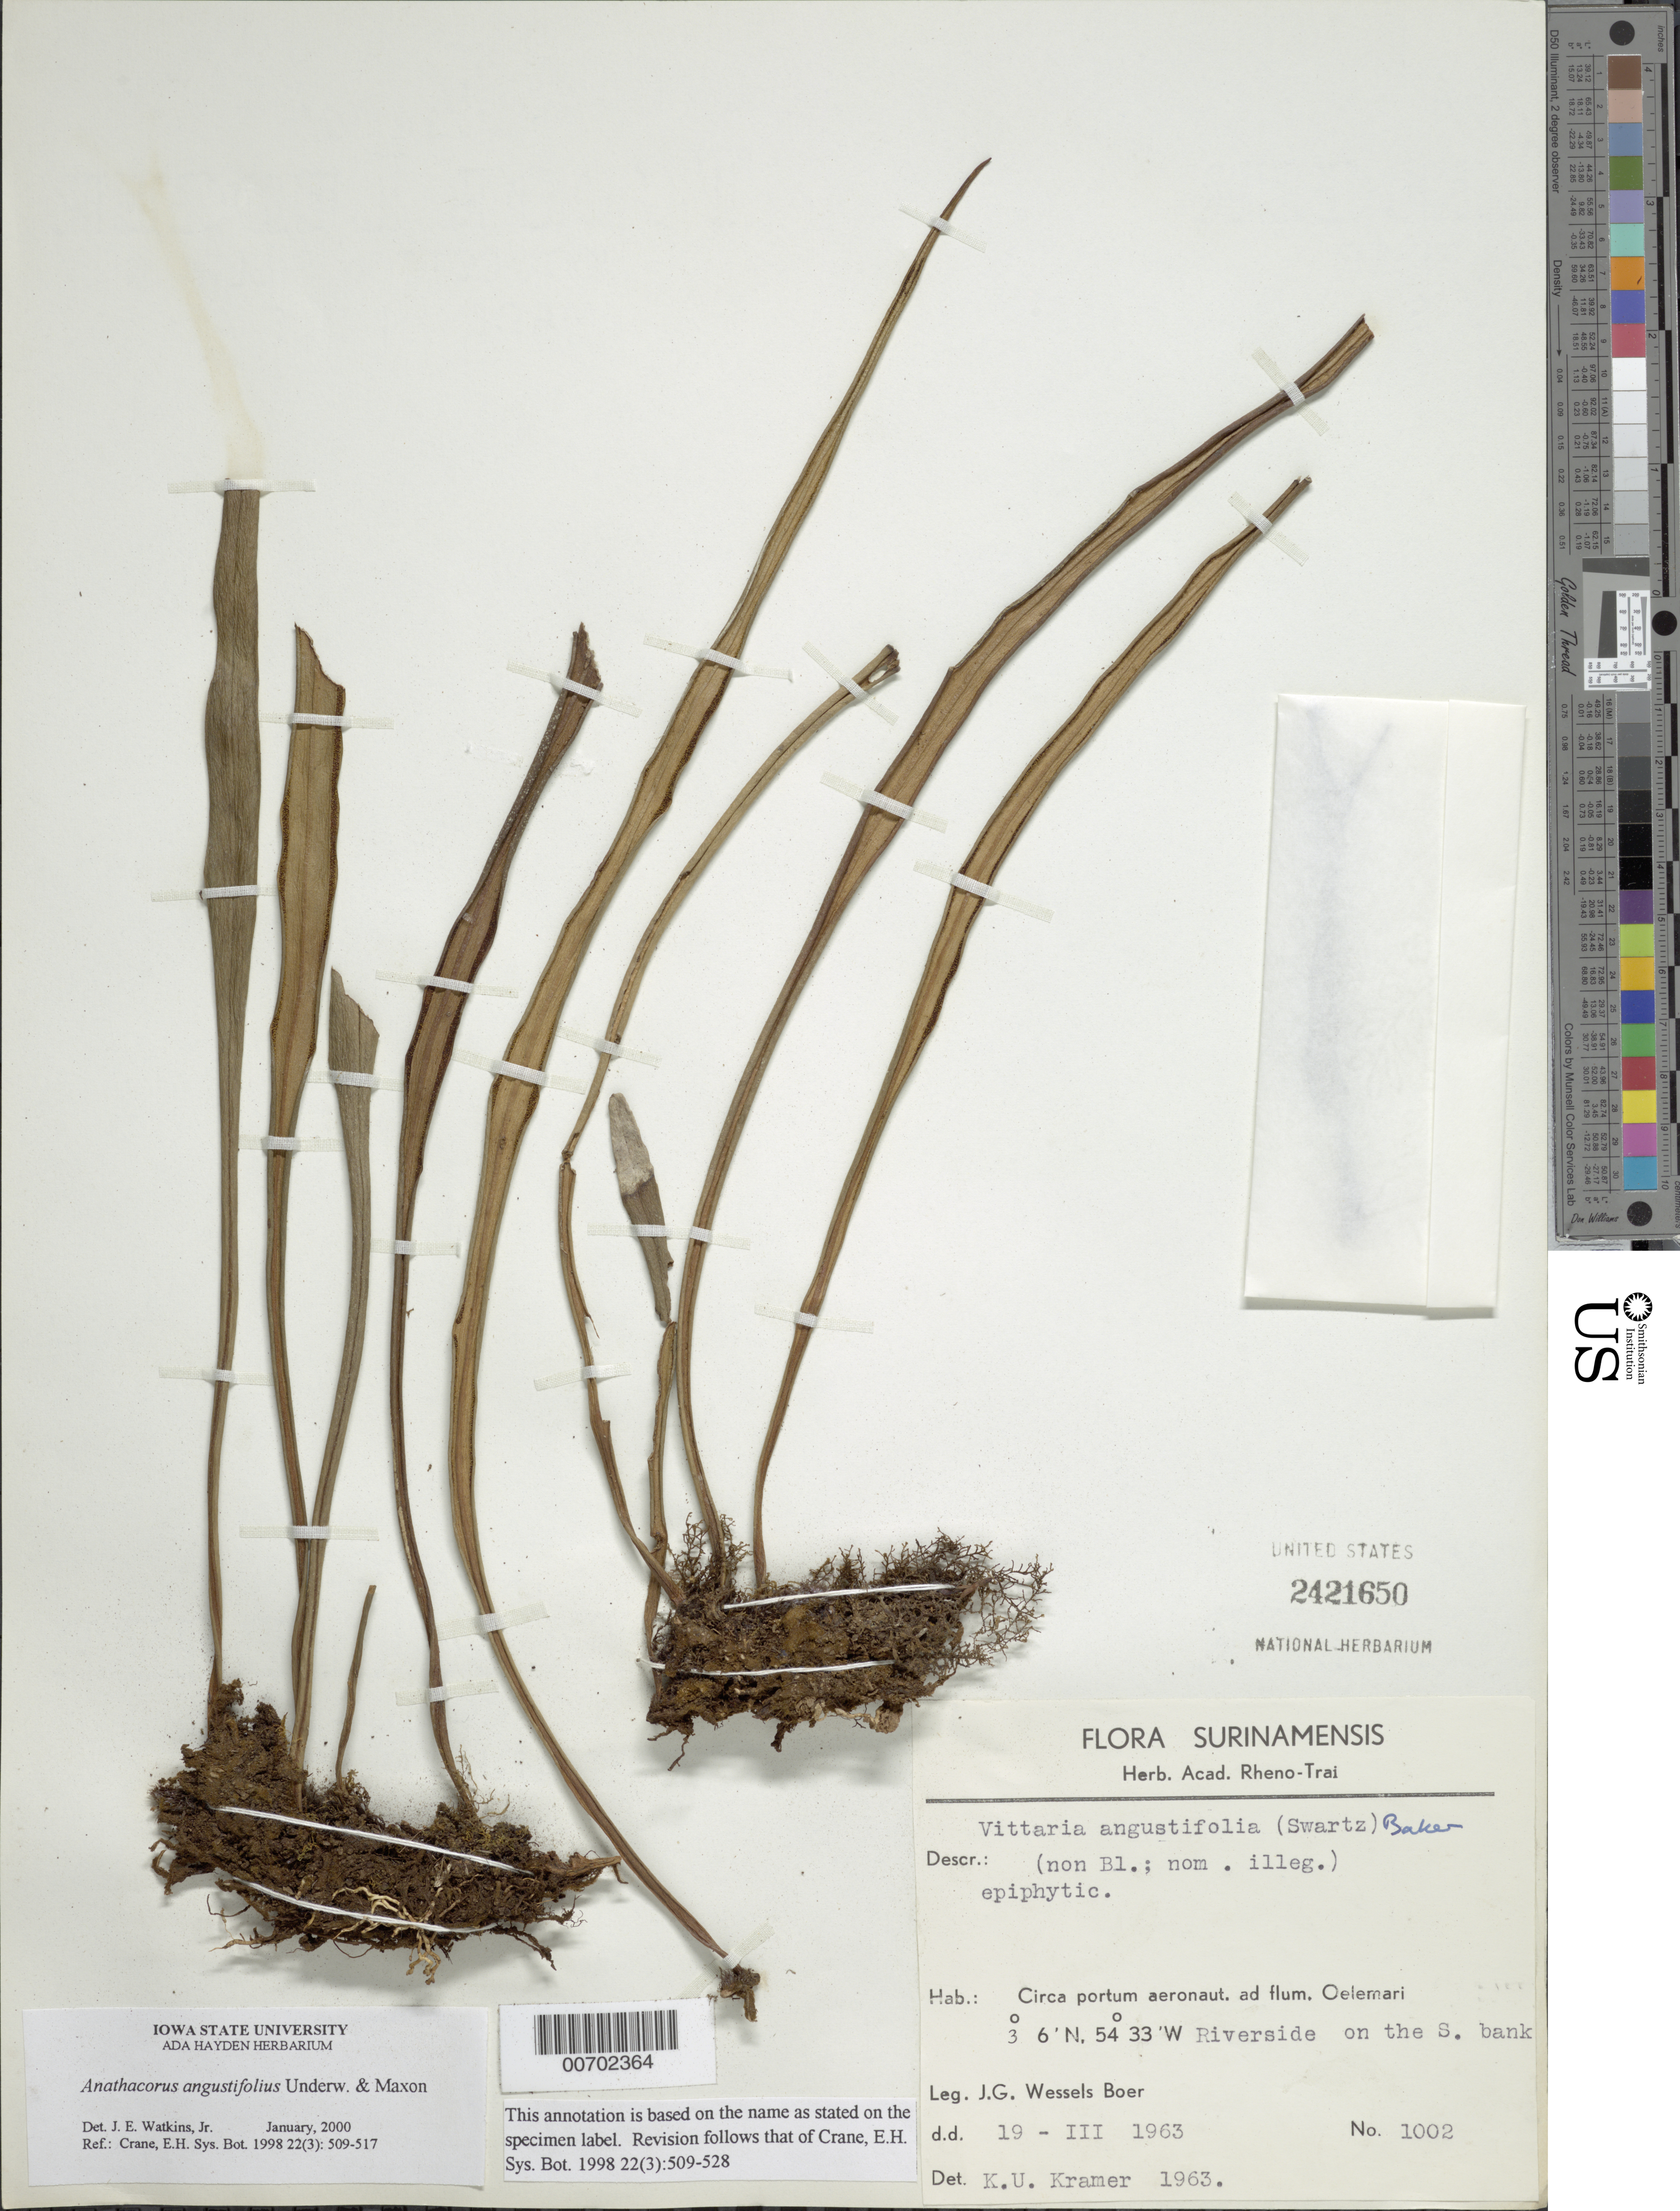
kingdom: Plantae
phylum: Tracheophyta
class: Polypodiopsida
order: Polypodiales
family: Pteridaceae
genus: Ananthacorus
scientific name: Ananthacorus angustifolius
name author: (Sw.) Underw. & Maxon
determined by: Watkins, J. E., Jr.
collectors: J. G. Wessels Boer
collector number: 1002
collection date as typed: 19-Mar-63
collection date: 1963-03-19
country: Suriname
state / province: Sipaliwini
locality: Oelemari R., between river and airstrip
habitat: Riverside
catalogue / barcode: US 2421650